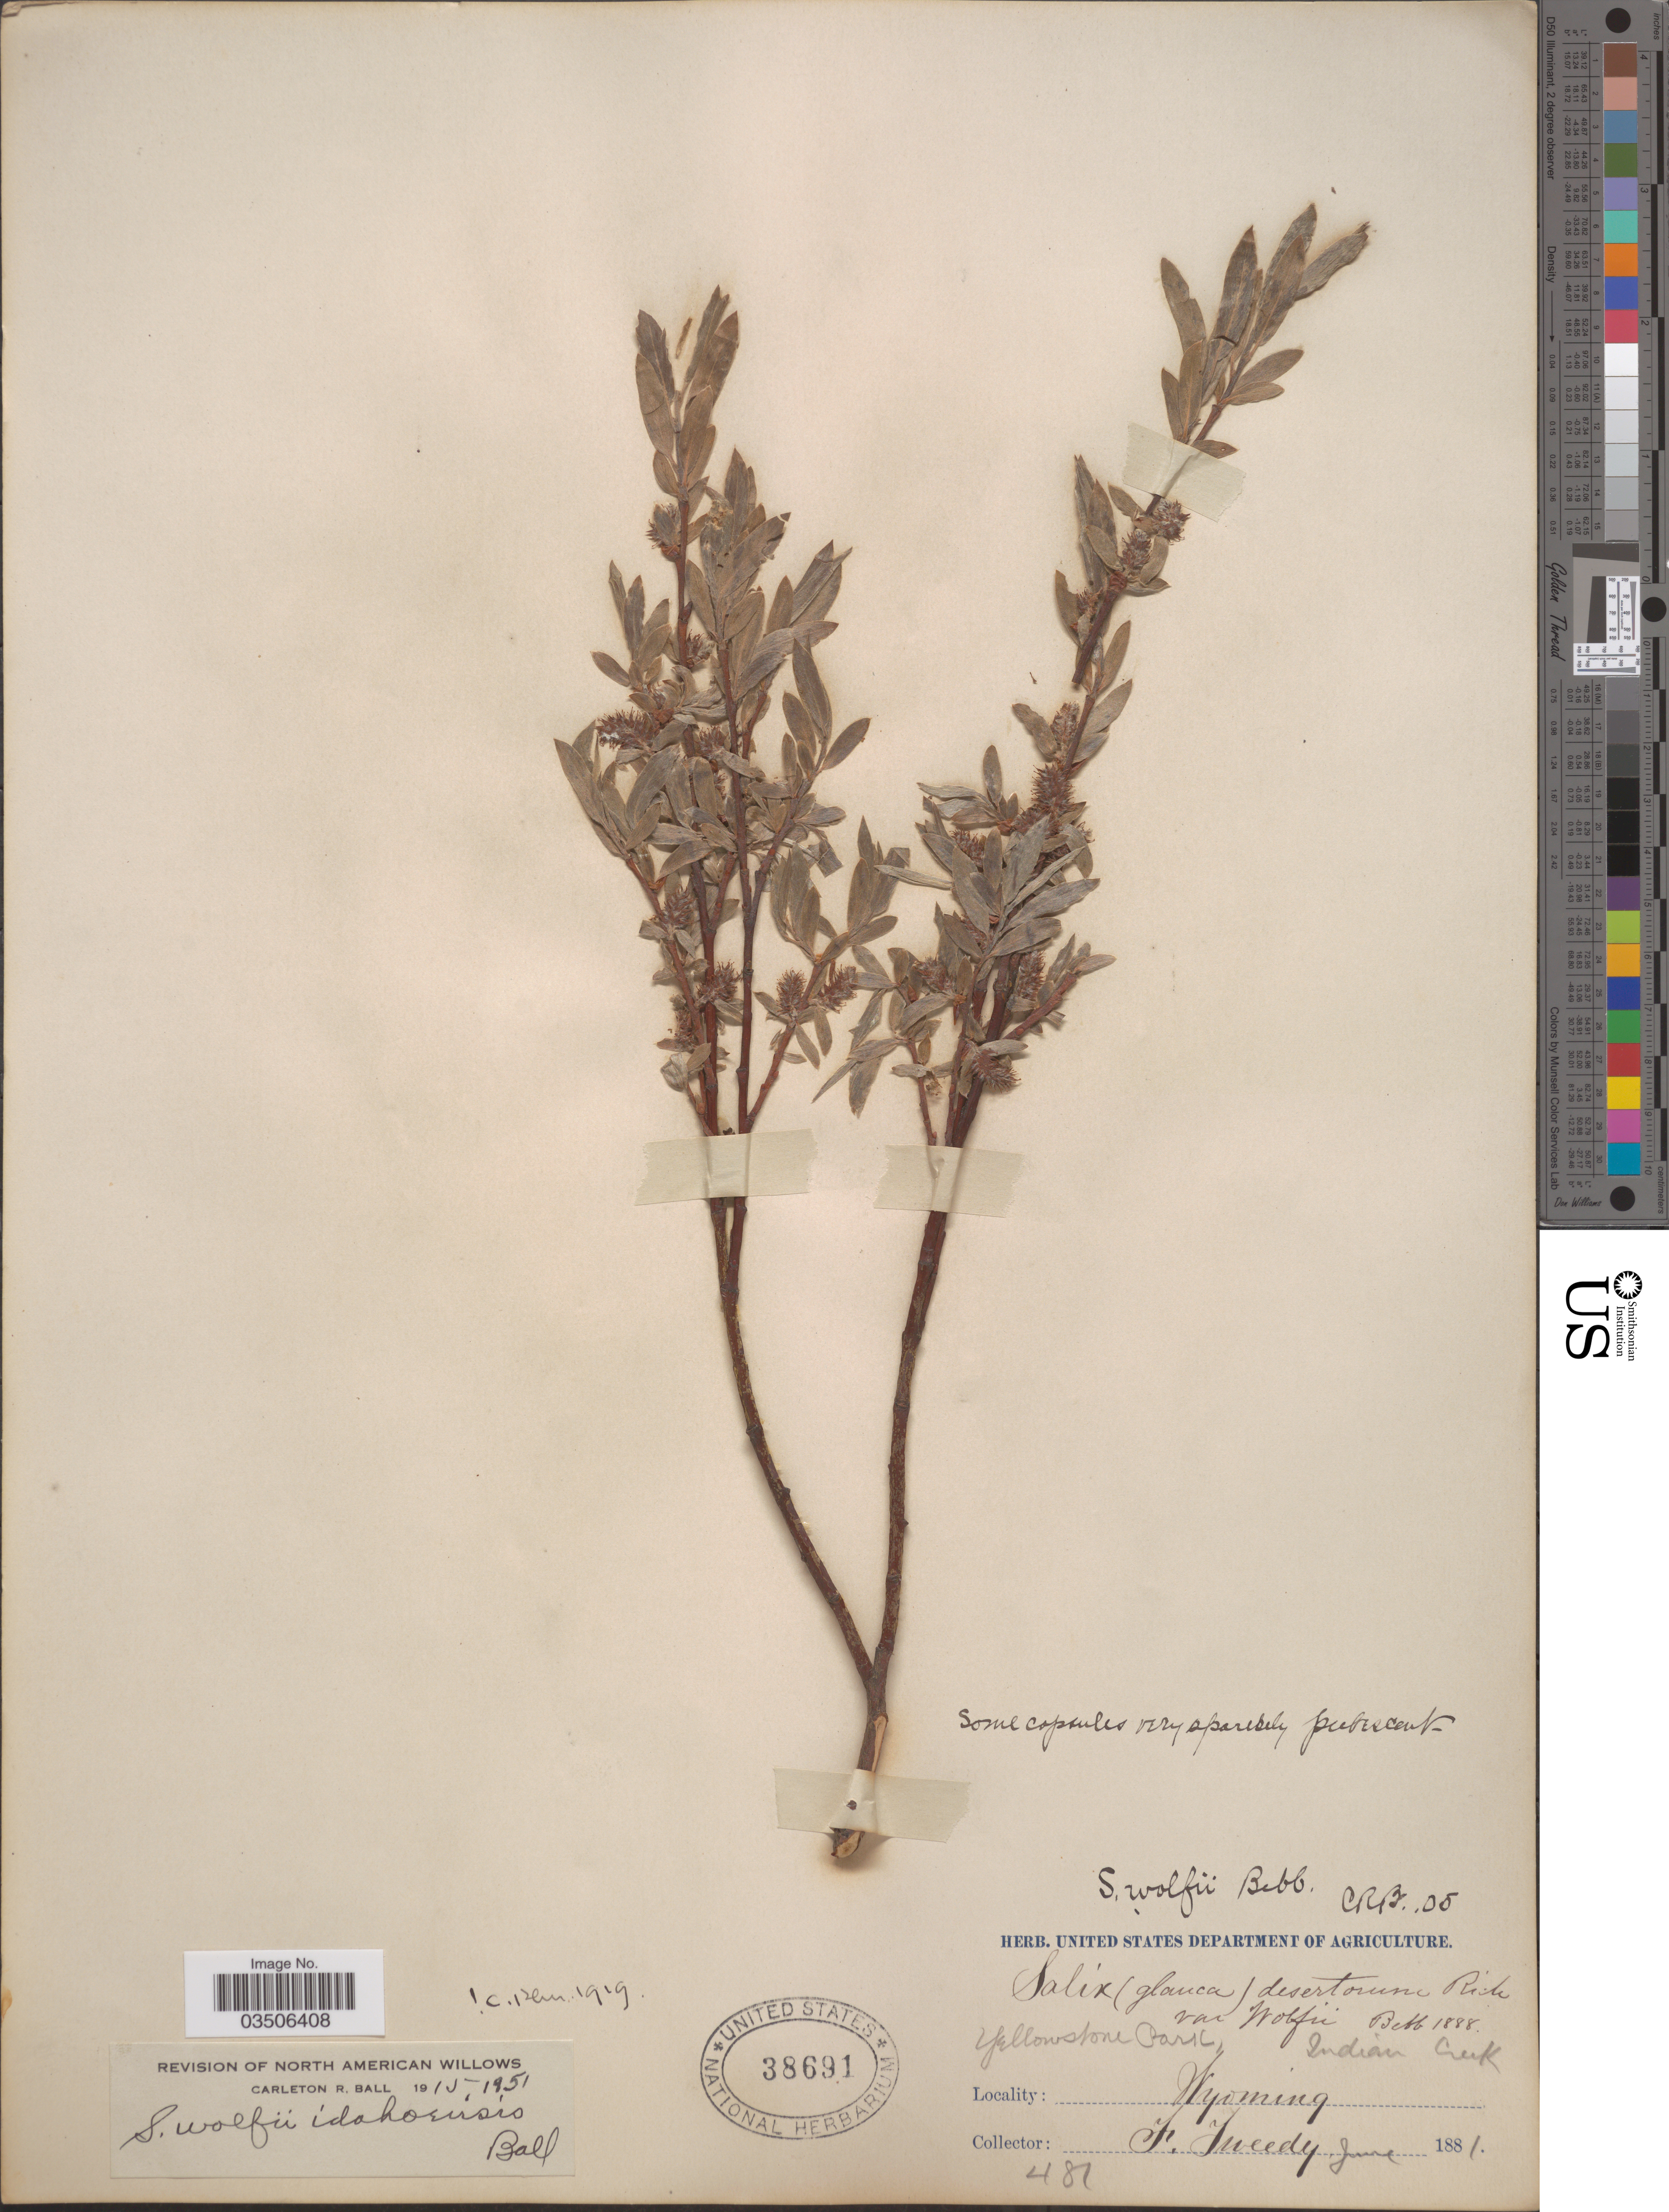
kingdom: Plantae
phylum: Tracheophyta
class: Magnoliopsida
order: Malpighiales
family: Salicaceae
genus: Salix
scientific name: Salix wolfii var. idahoensis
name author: C.R. Ball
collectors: F. Tweedy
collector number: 481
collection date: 1881-06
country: United States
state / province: Wyoming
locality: Yellowstone Park, Indian Creek.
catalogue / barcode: US 38691